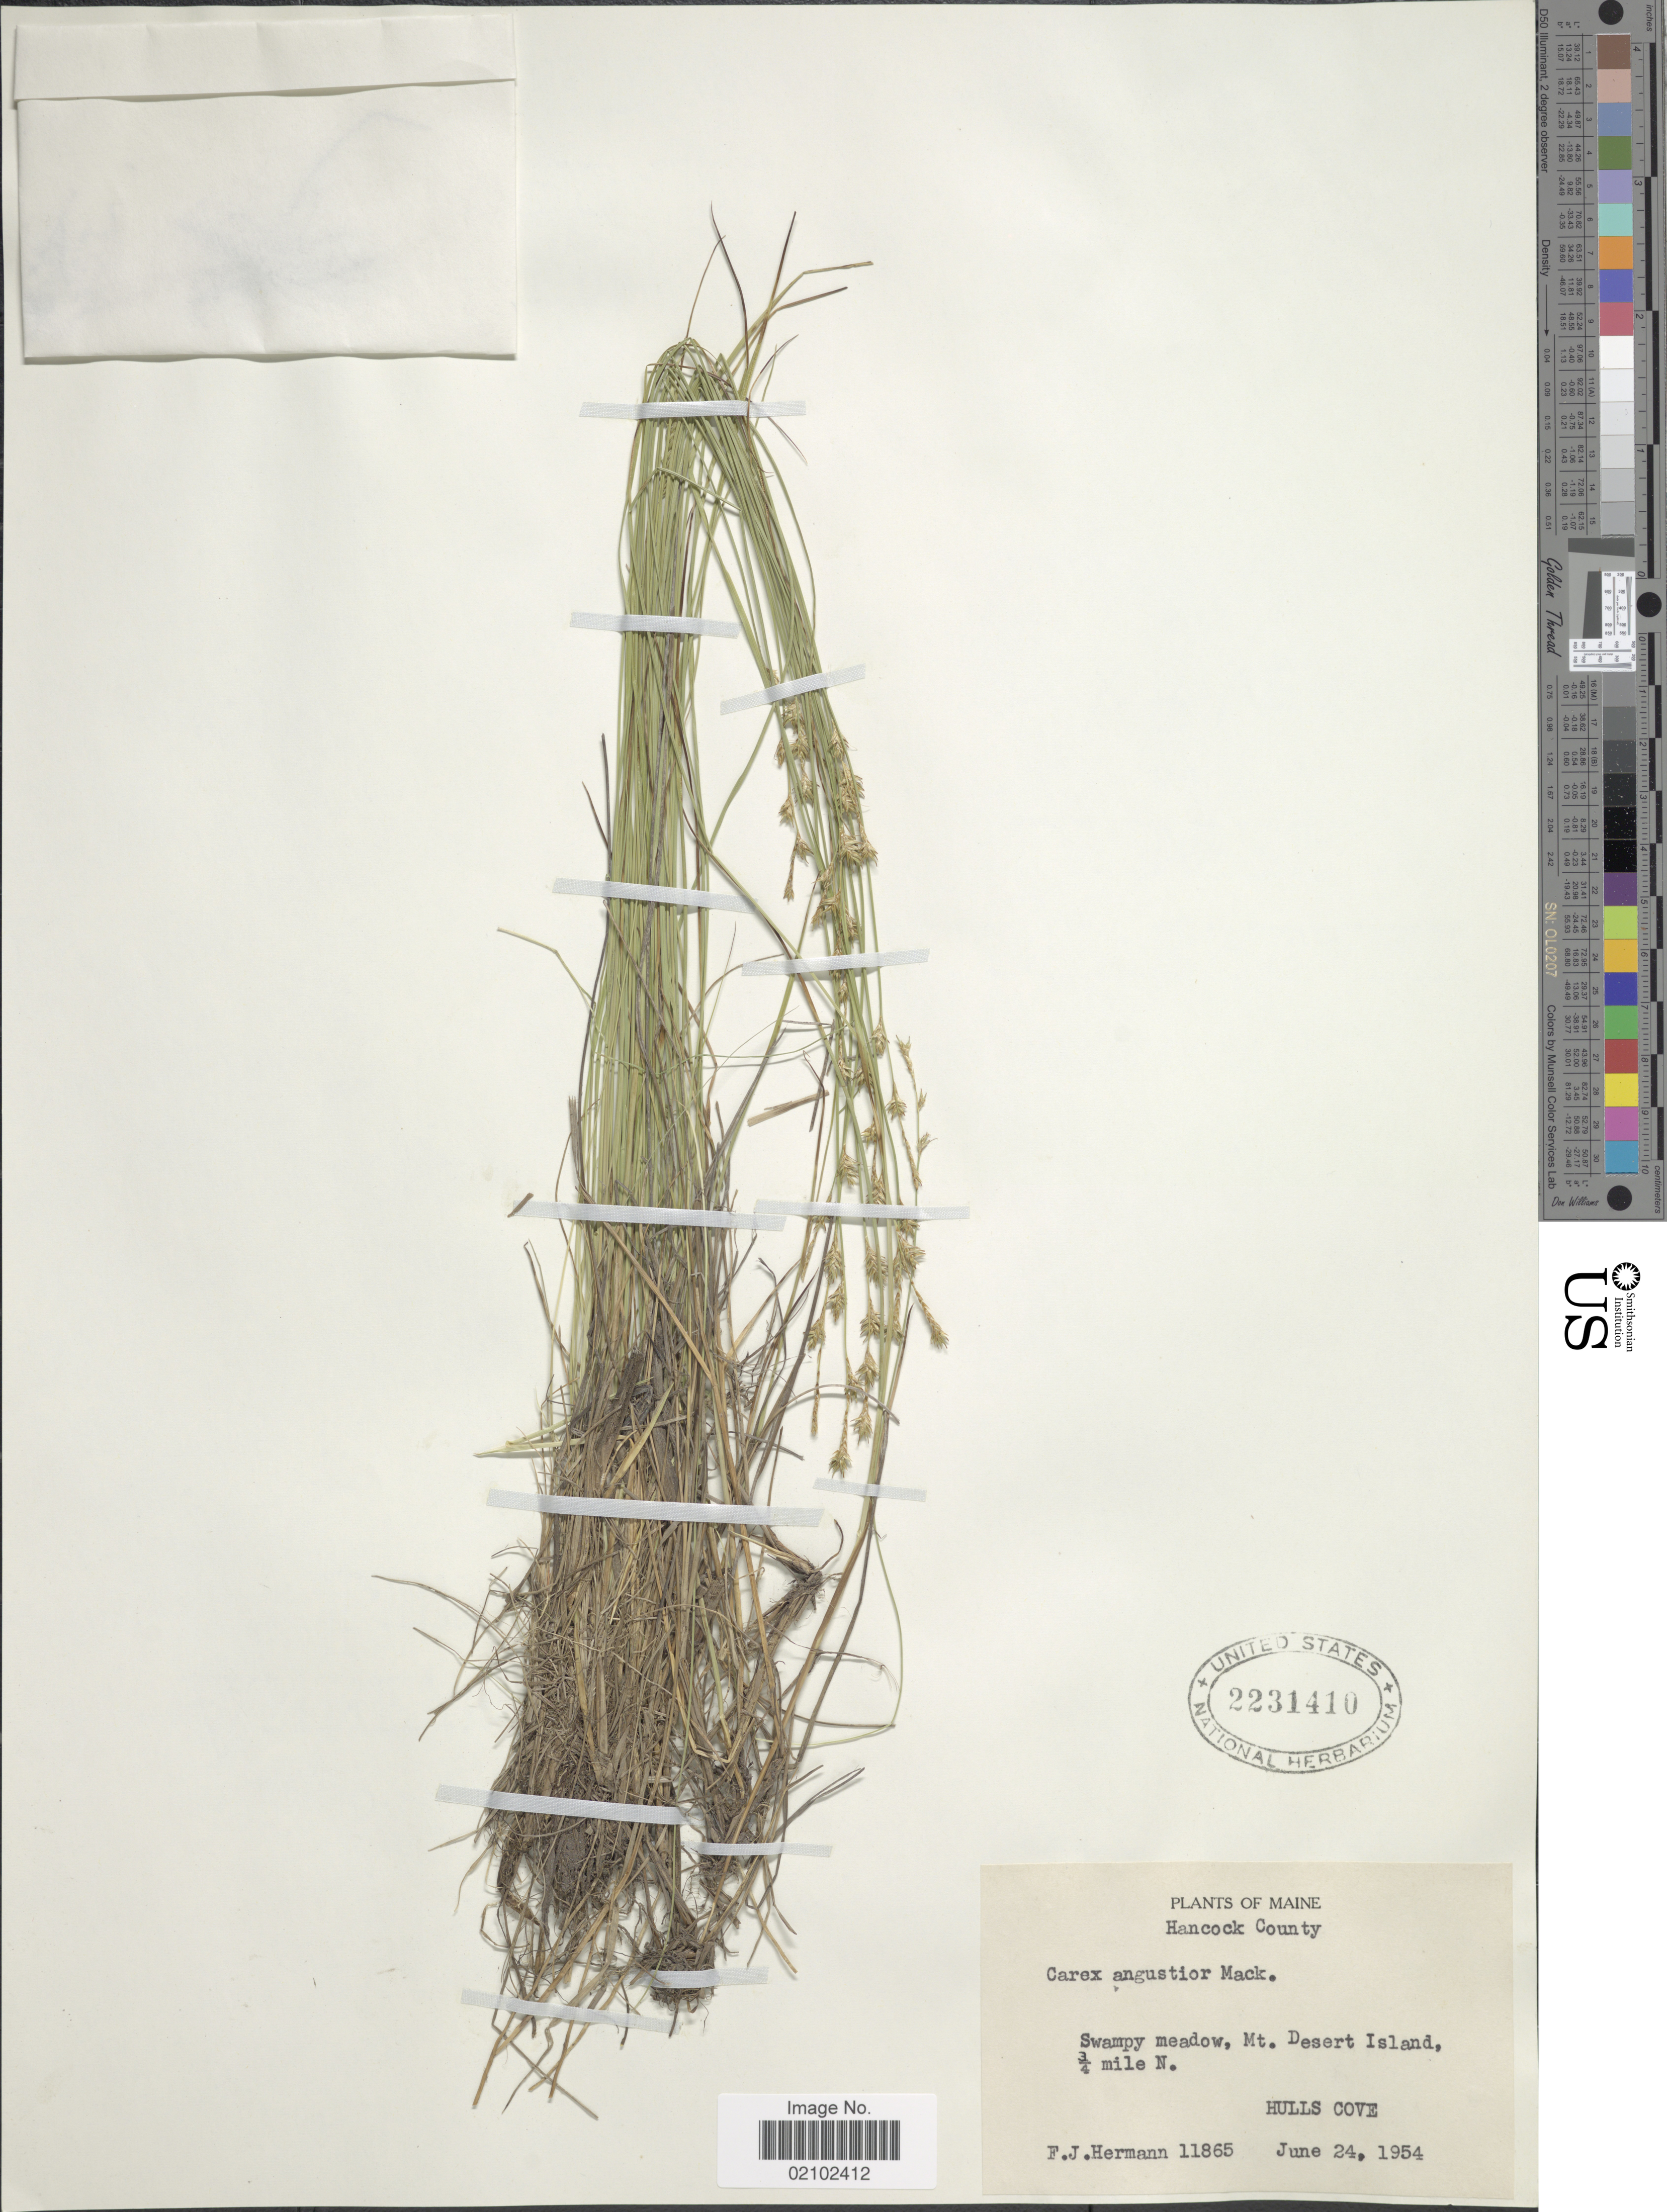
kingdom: Plantae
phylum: Tracheophyta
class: Liliopsida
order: Poales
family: Cyperaceae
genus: Carex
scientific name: Carex echinata subsp. echinata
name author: Murray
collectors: F. J. Hermann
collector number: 11865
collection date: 1954-06-24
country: United States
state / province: Maine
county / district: Hancock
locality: Mt. Desert Island, 3/4 mile N. Hulls Cove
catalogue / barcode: US 2231410